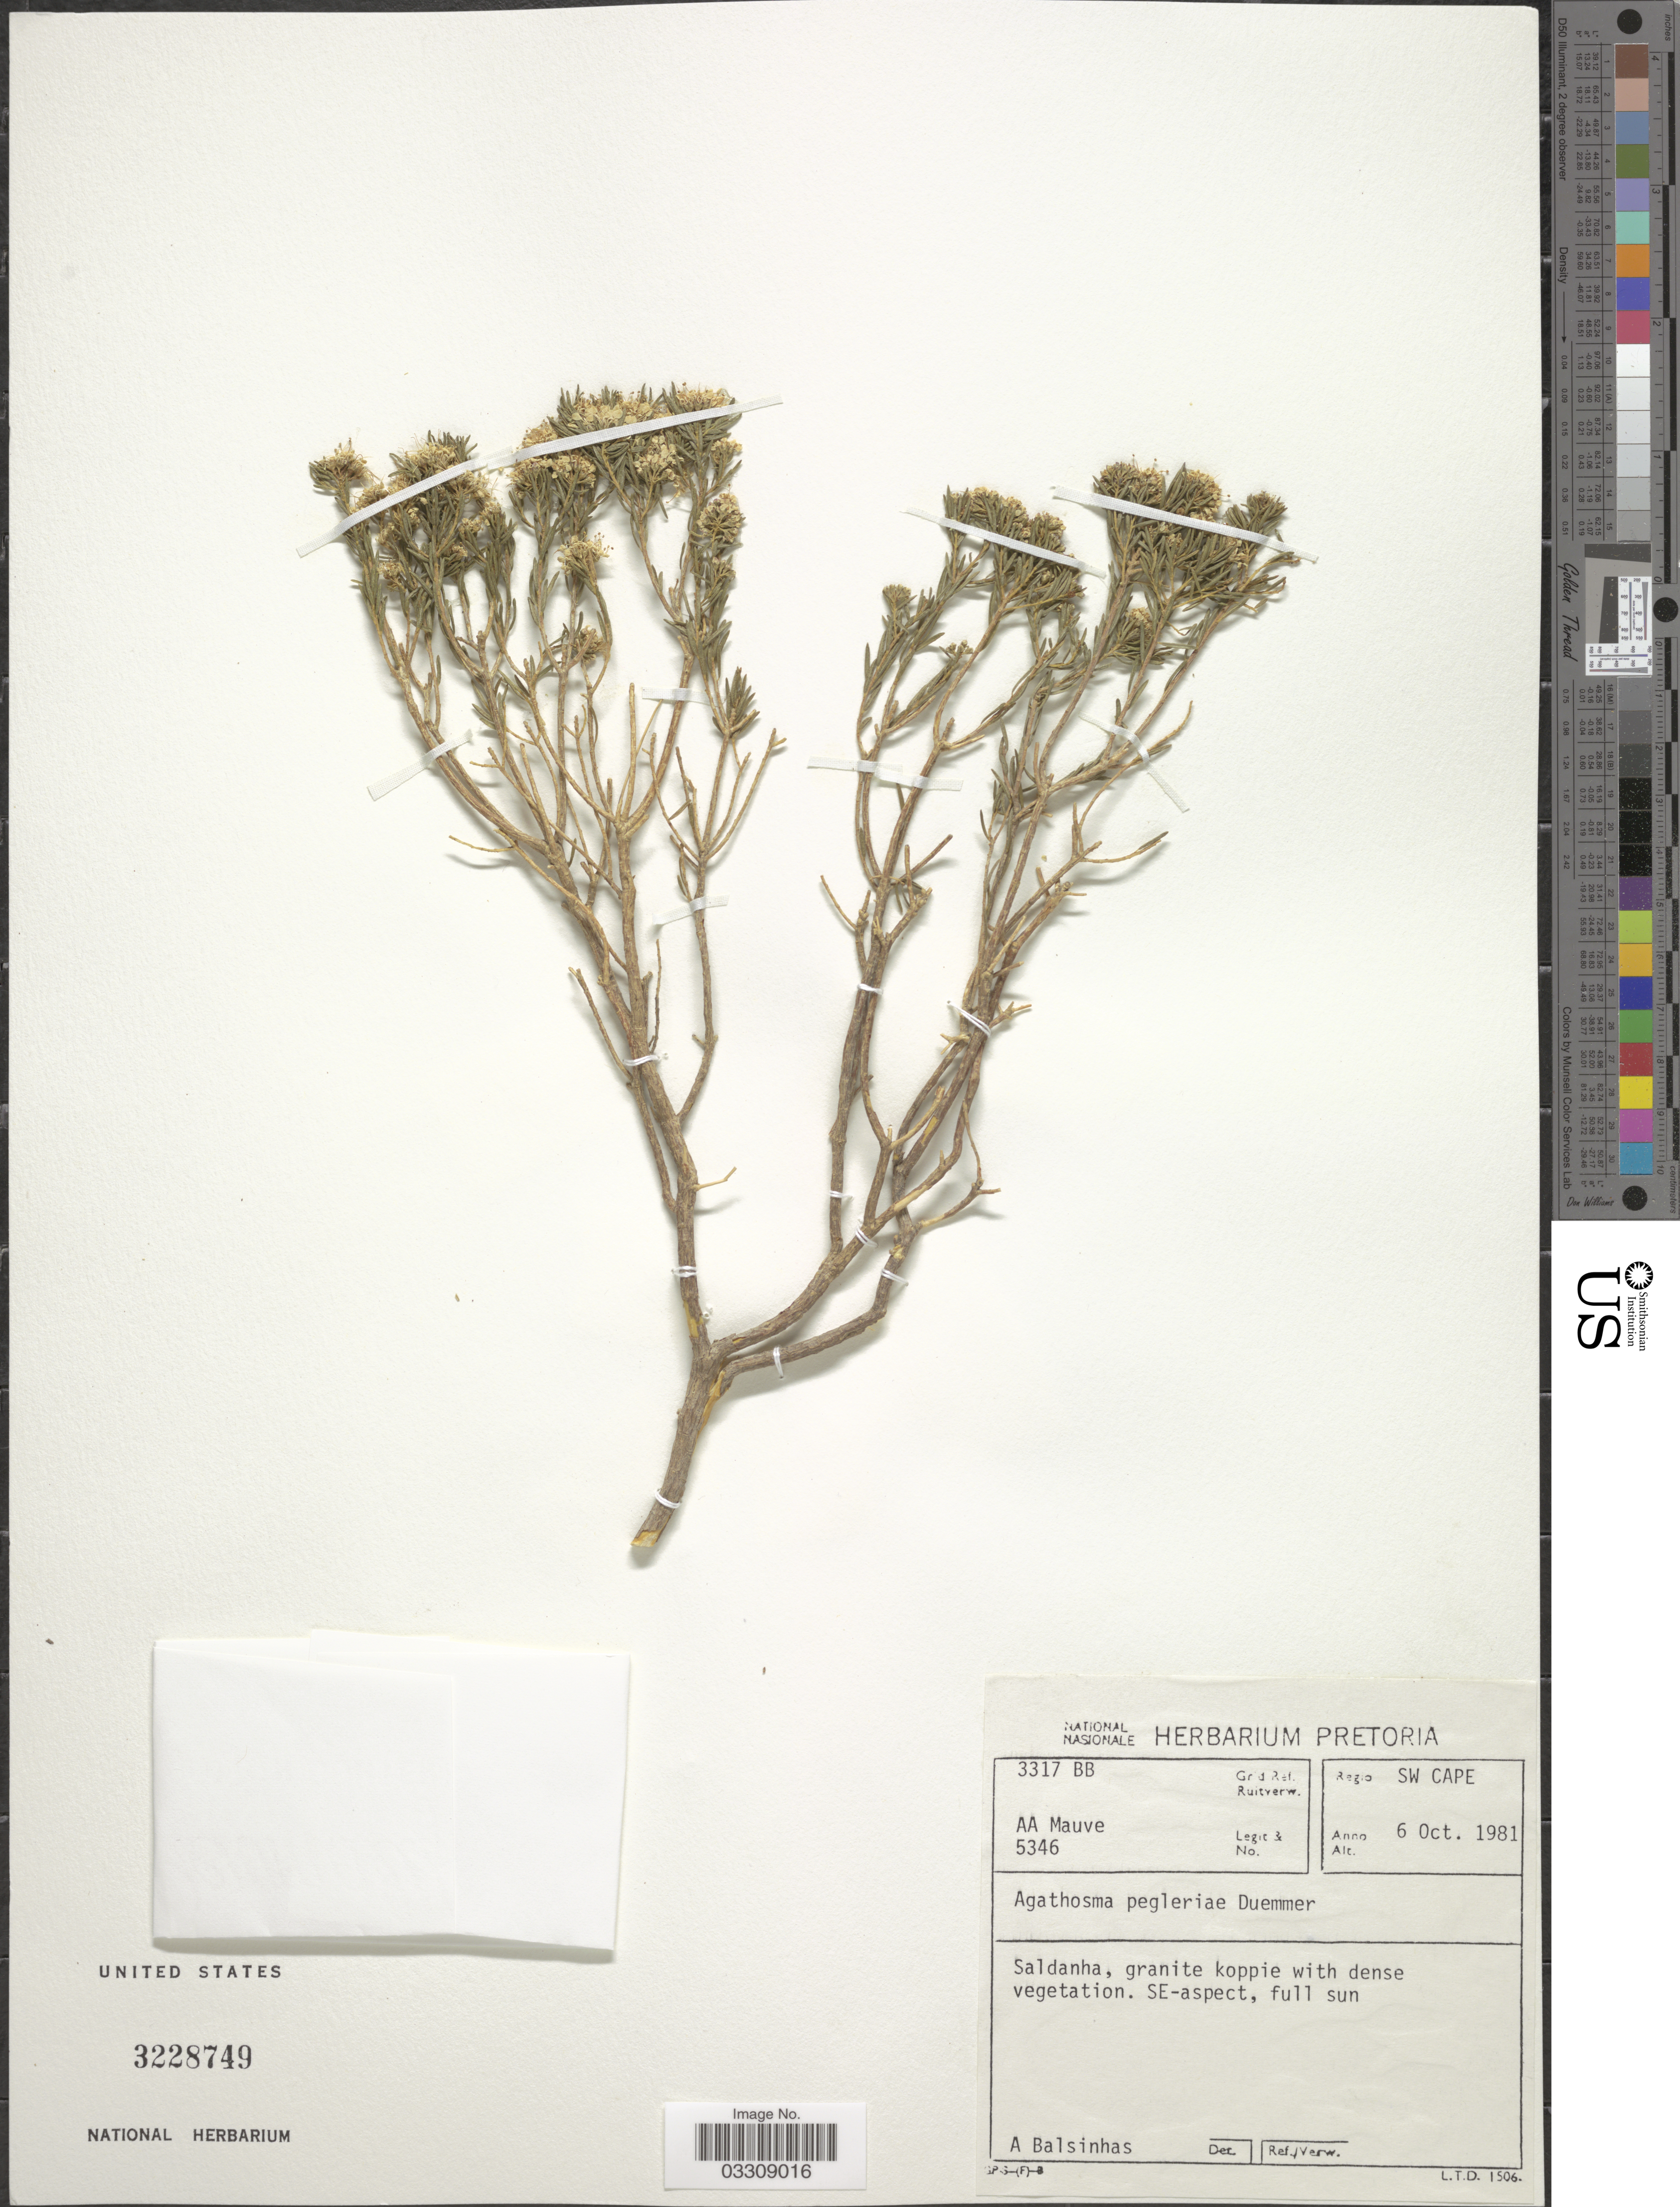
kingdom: Plantae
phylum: Tracheophyta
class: Magnoliopsida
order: Sapindales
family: Rutaceae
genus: Agathosma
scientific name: Agathosma peglerae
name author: Dümmer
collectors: A. Mauve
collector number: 5346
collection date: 1981-10-06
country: South Africa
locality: Regio SW Cape. Grid Ref./ Ruitverw. 3317 BB. Saldanha, granite koppie with dense vegetation. SE-aspect.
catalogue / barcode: US 3228749